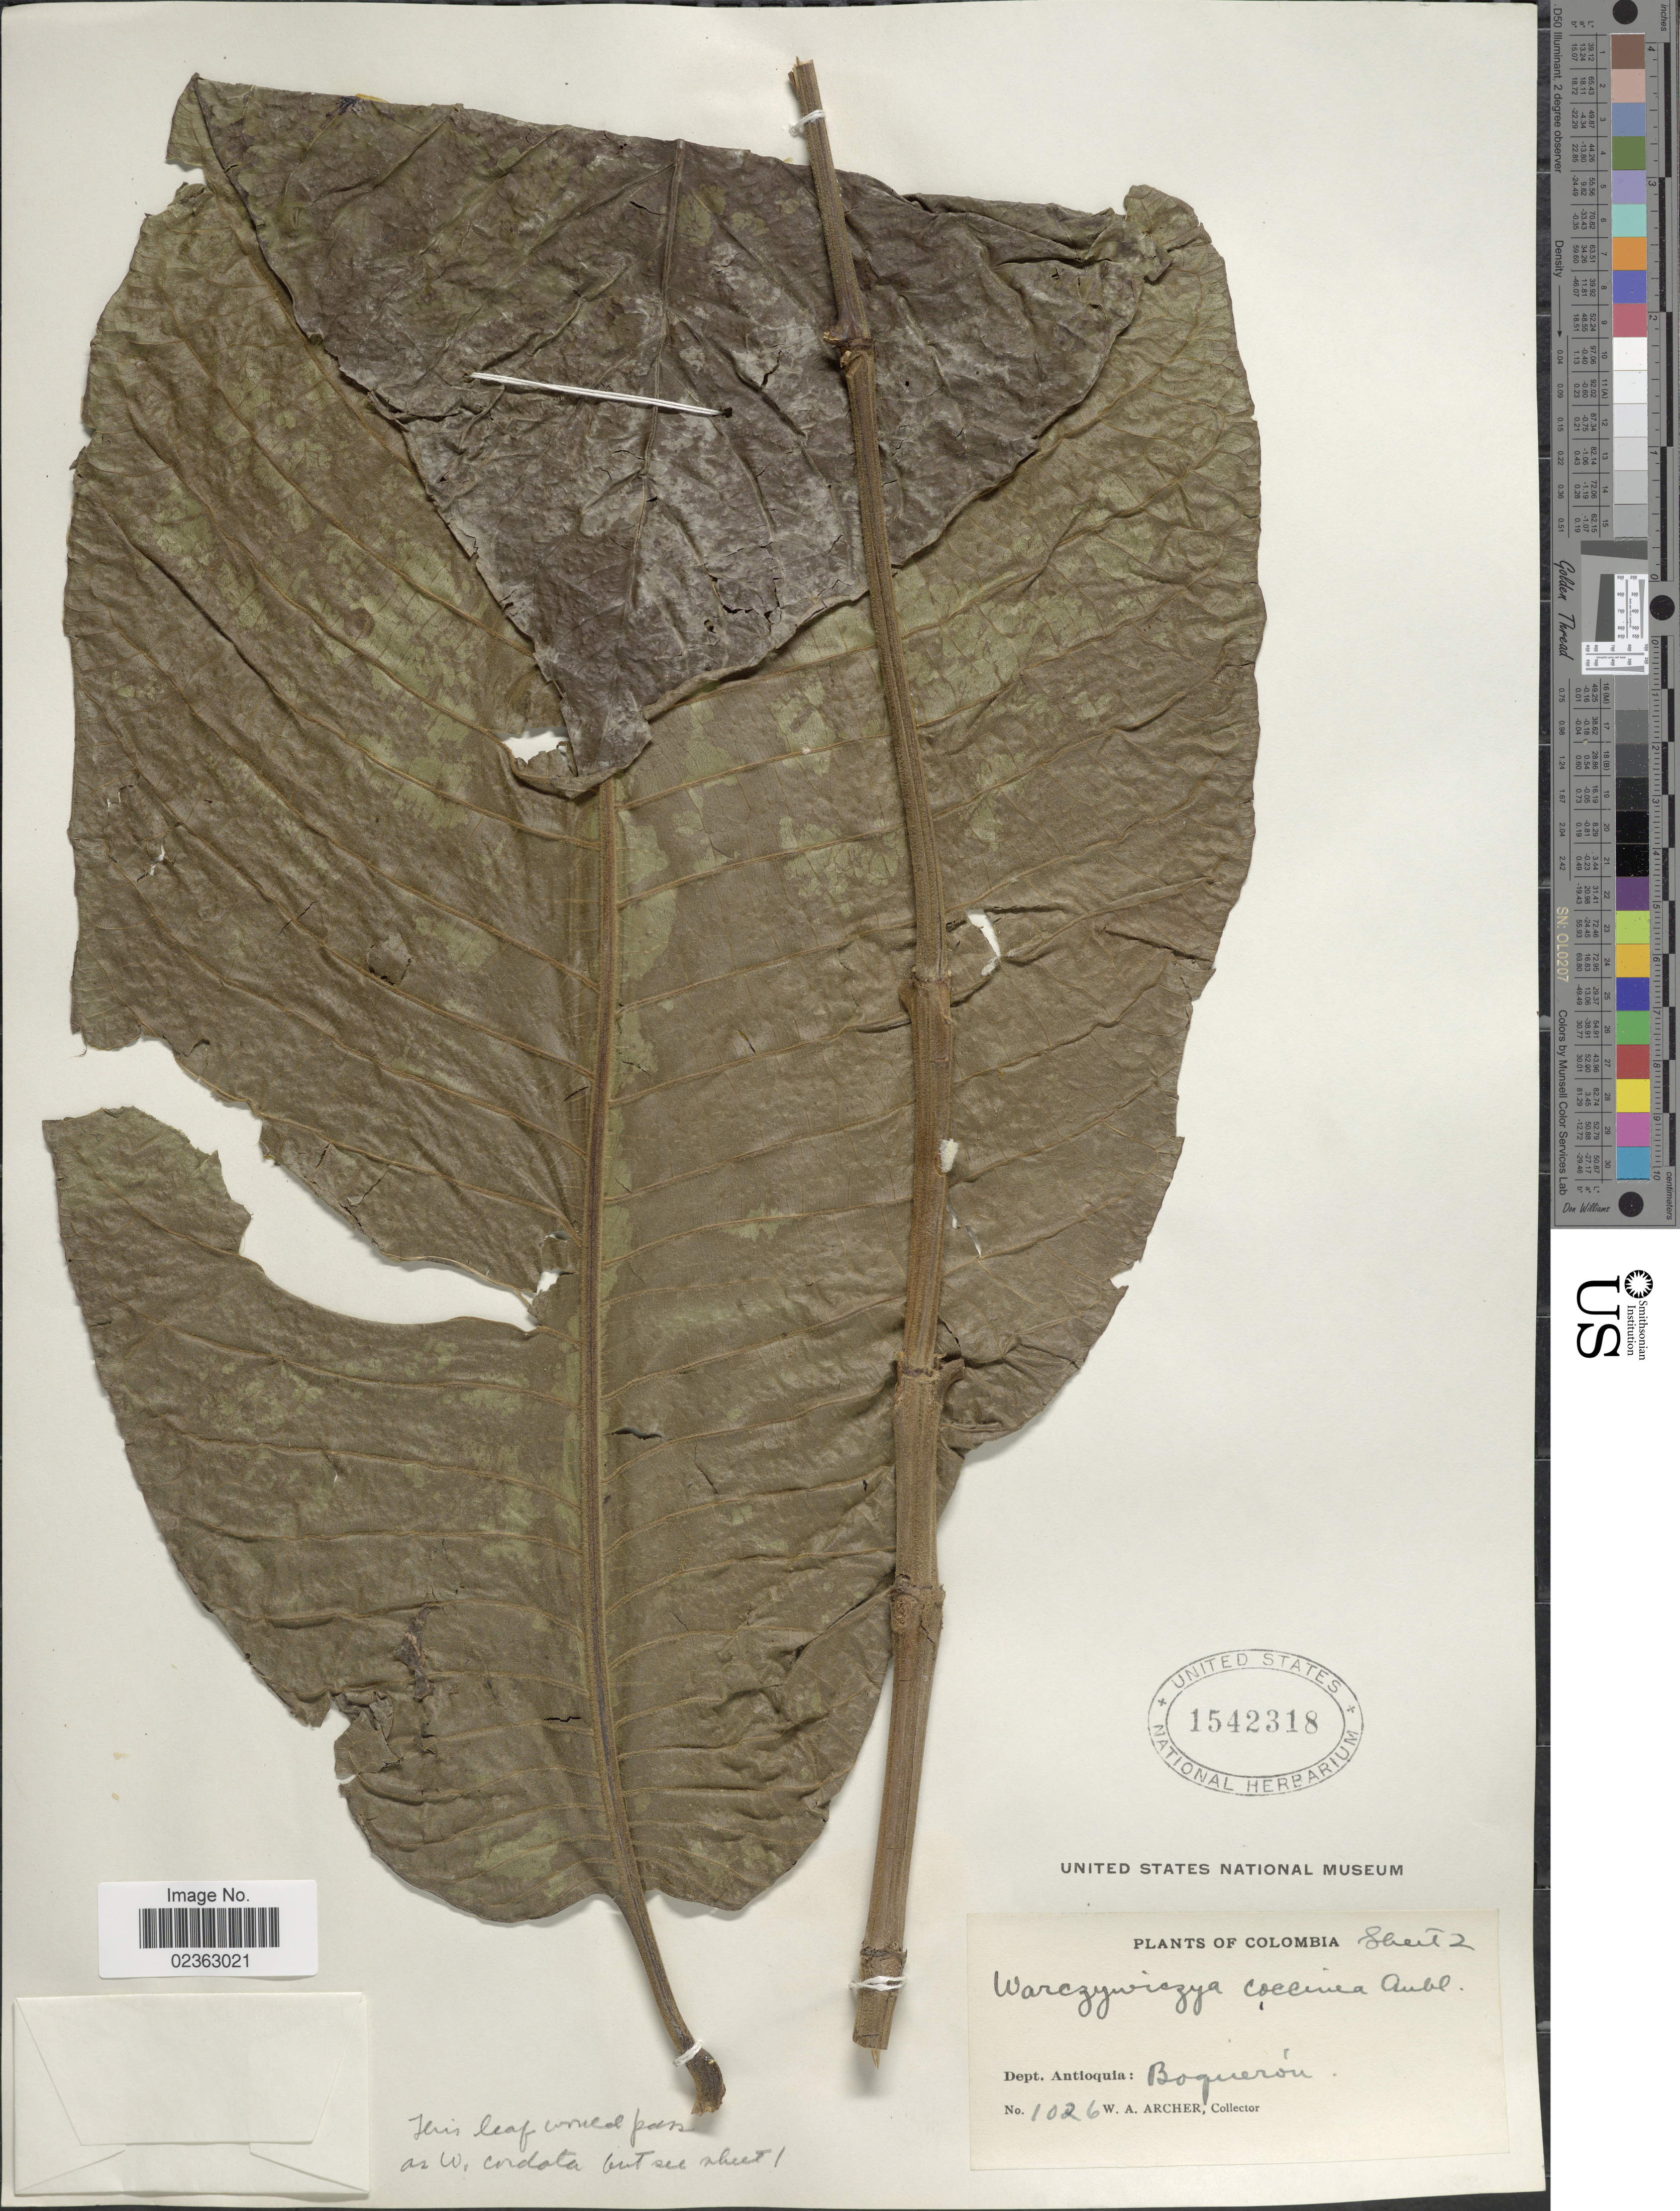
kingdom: Plantae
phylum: Tracheophyta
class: Magnoliopsida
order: Gentianales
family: Rubiaceae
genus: Warszewiczia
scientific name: Warszewiczia coccinea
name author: (Vahl) Klotzsch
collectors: W. A. Archer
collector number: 1026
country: Colombia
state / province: Antioquia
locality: Boqueron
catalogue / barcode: US 1542318